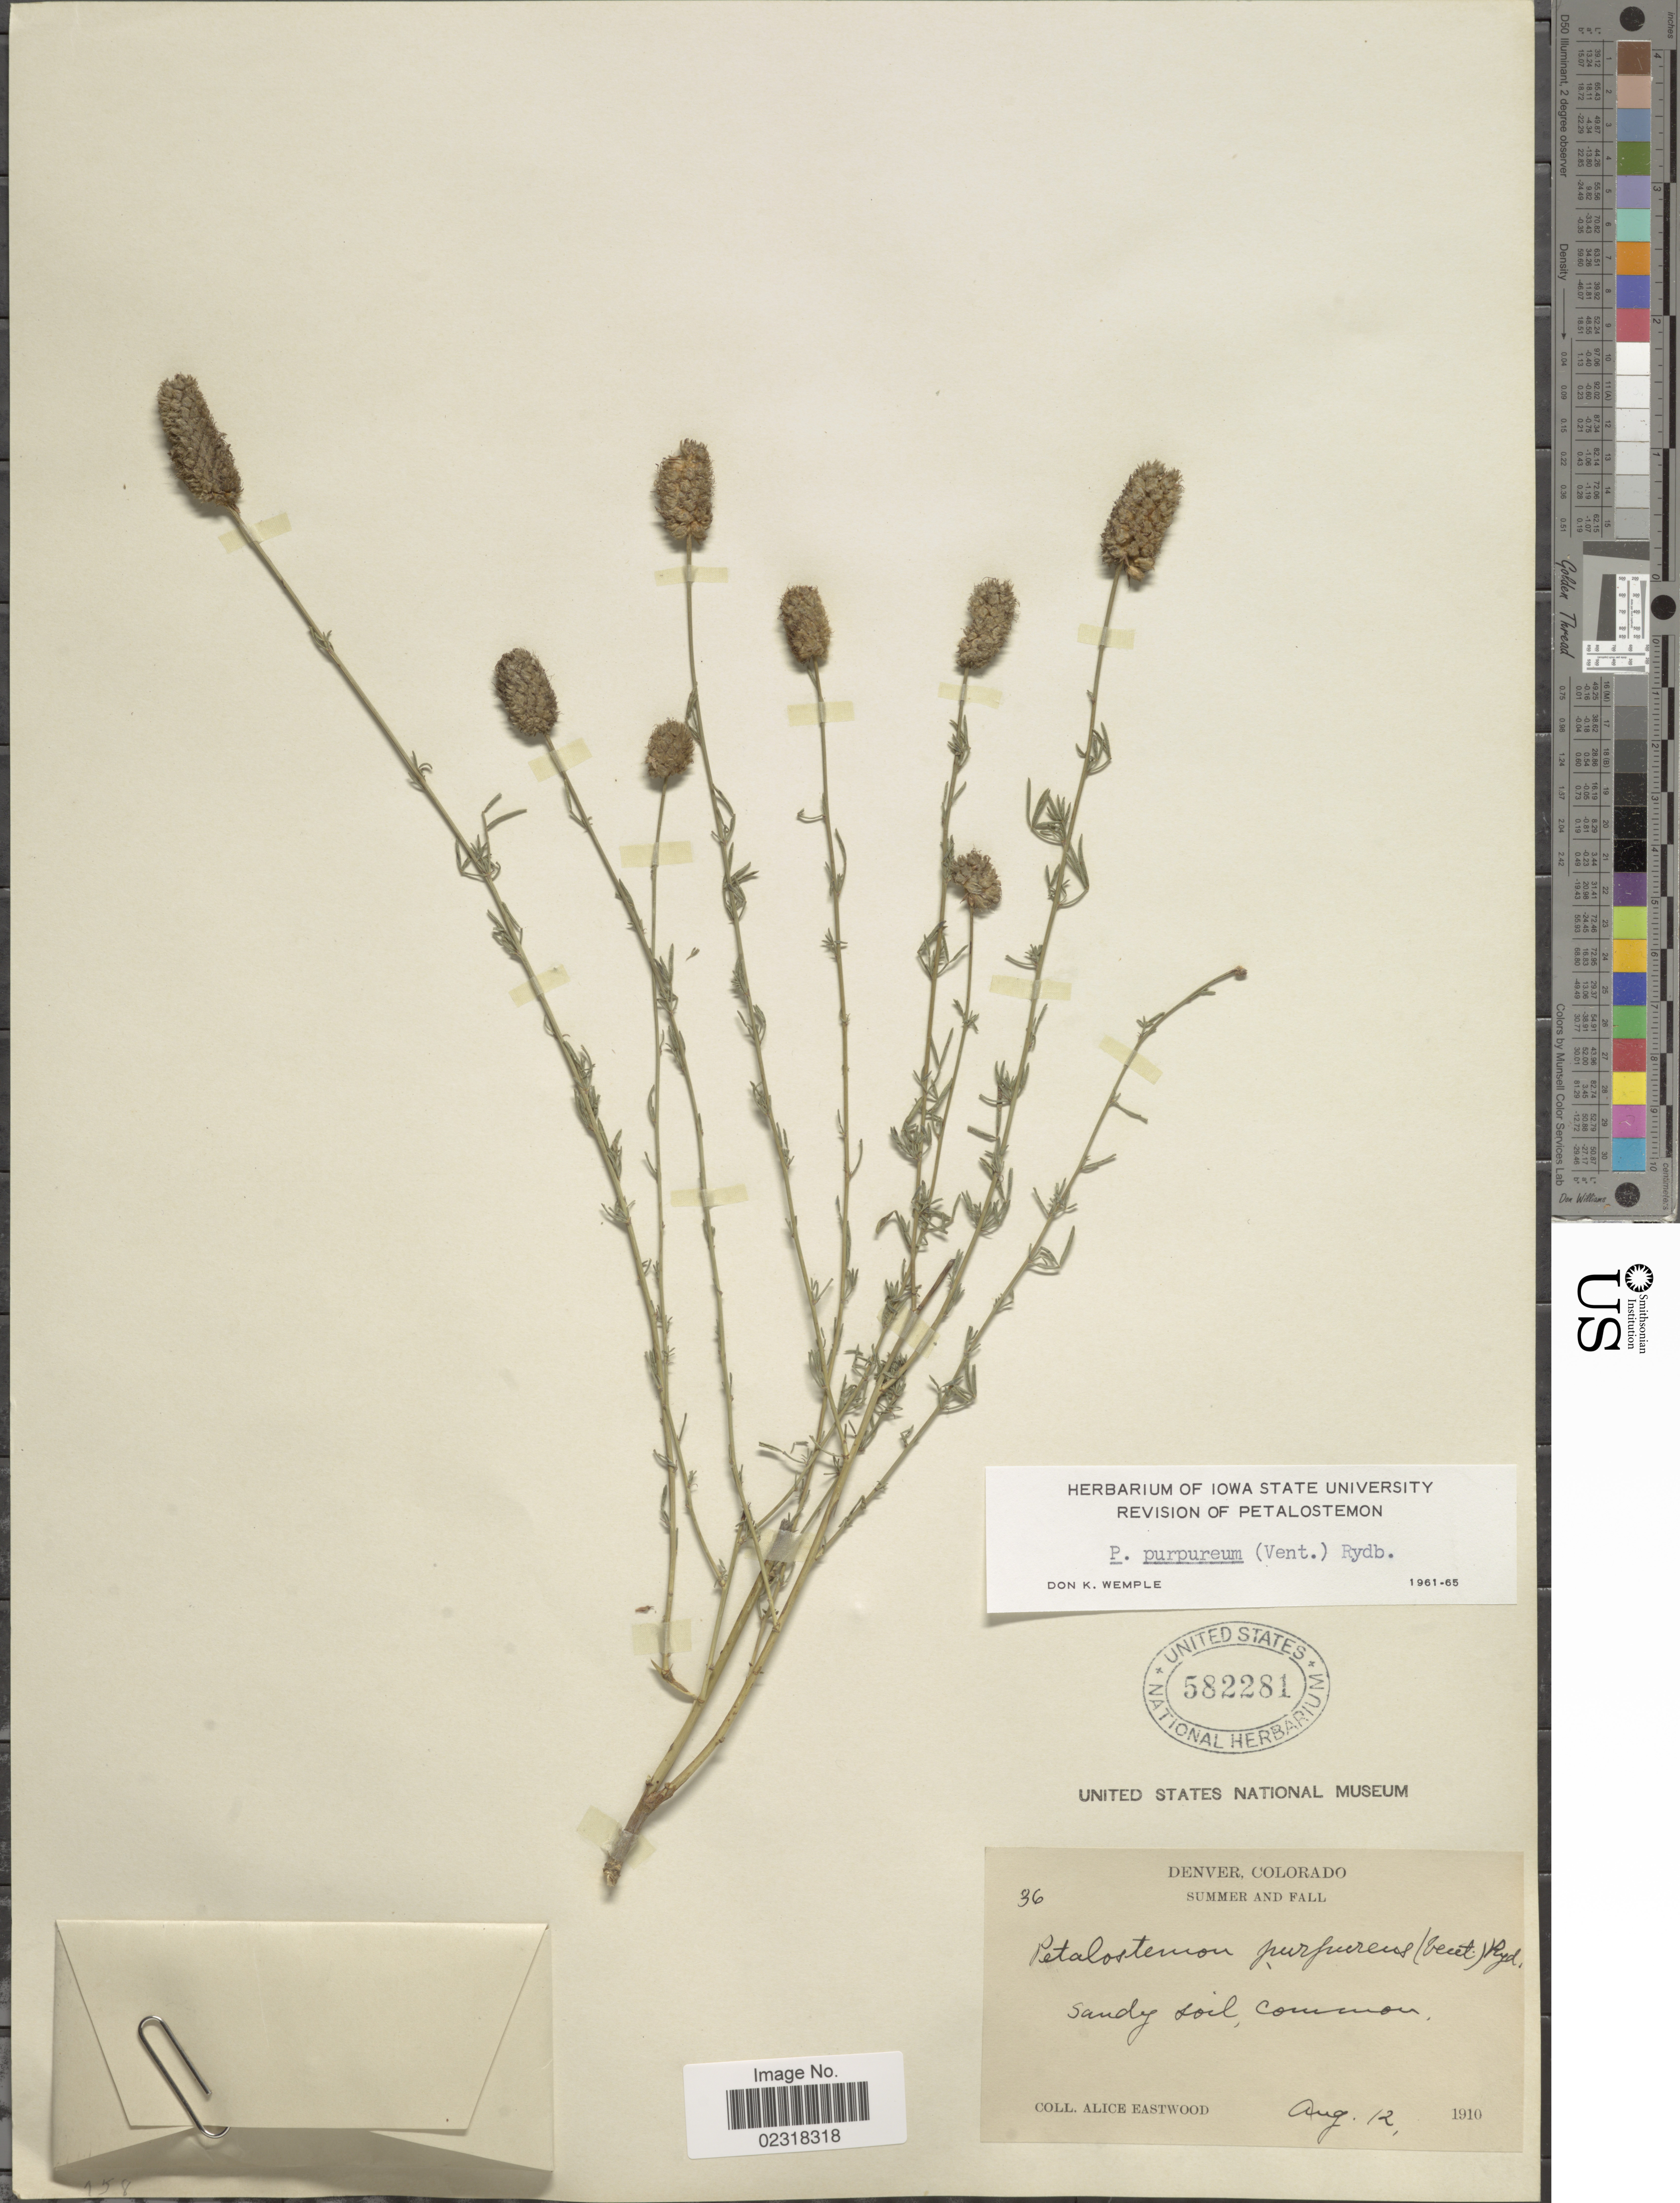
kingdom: Plantae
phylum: Tracheophyta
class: Magnoliopsida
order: Fabales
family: Fabaceae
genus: Dalea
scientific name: Dalea purpurea var. purpurea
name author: Vent.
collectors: A. Eastwood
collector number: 36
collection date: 1910-08-12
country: United States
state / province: Colorado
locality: Denver Colorado, Summer and Fall, sandy soil, common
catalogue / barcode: US 582281